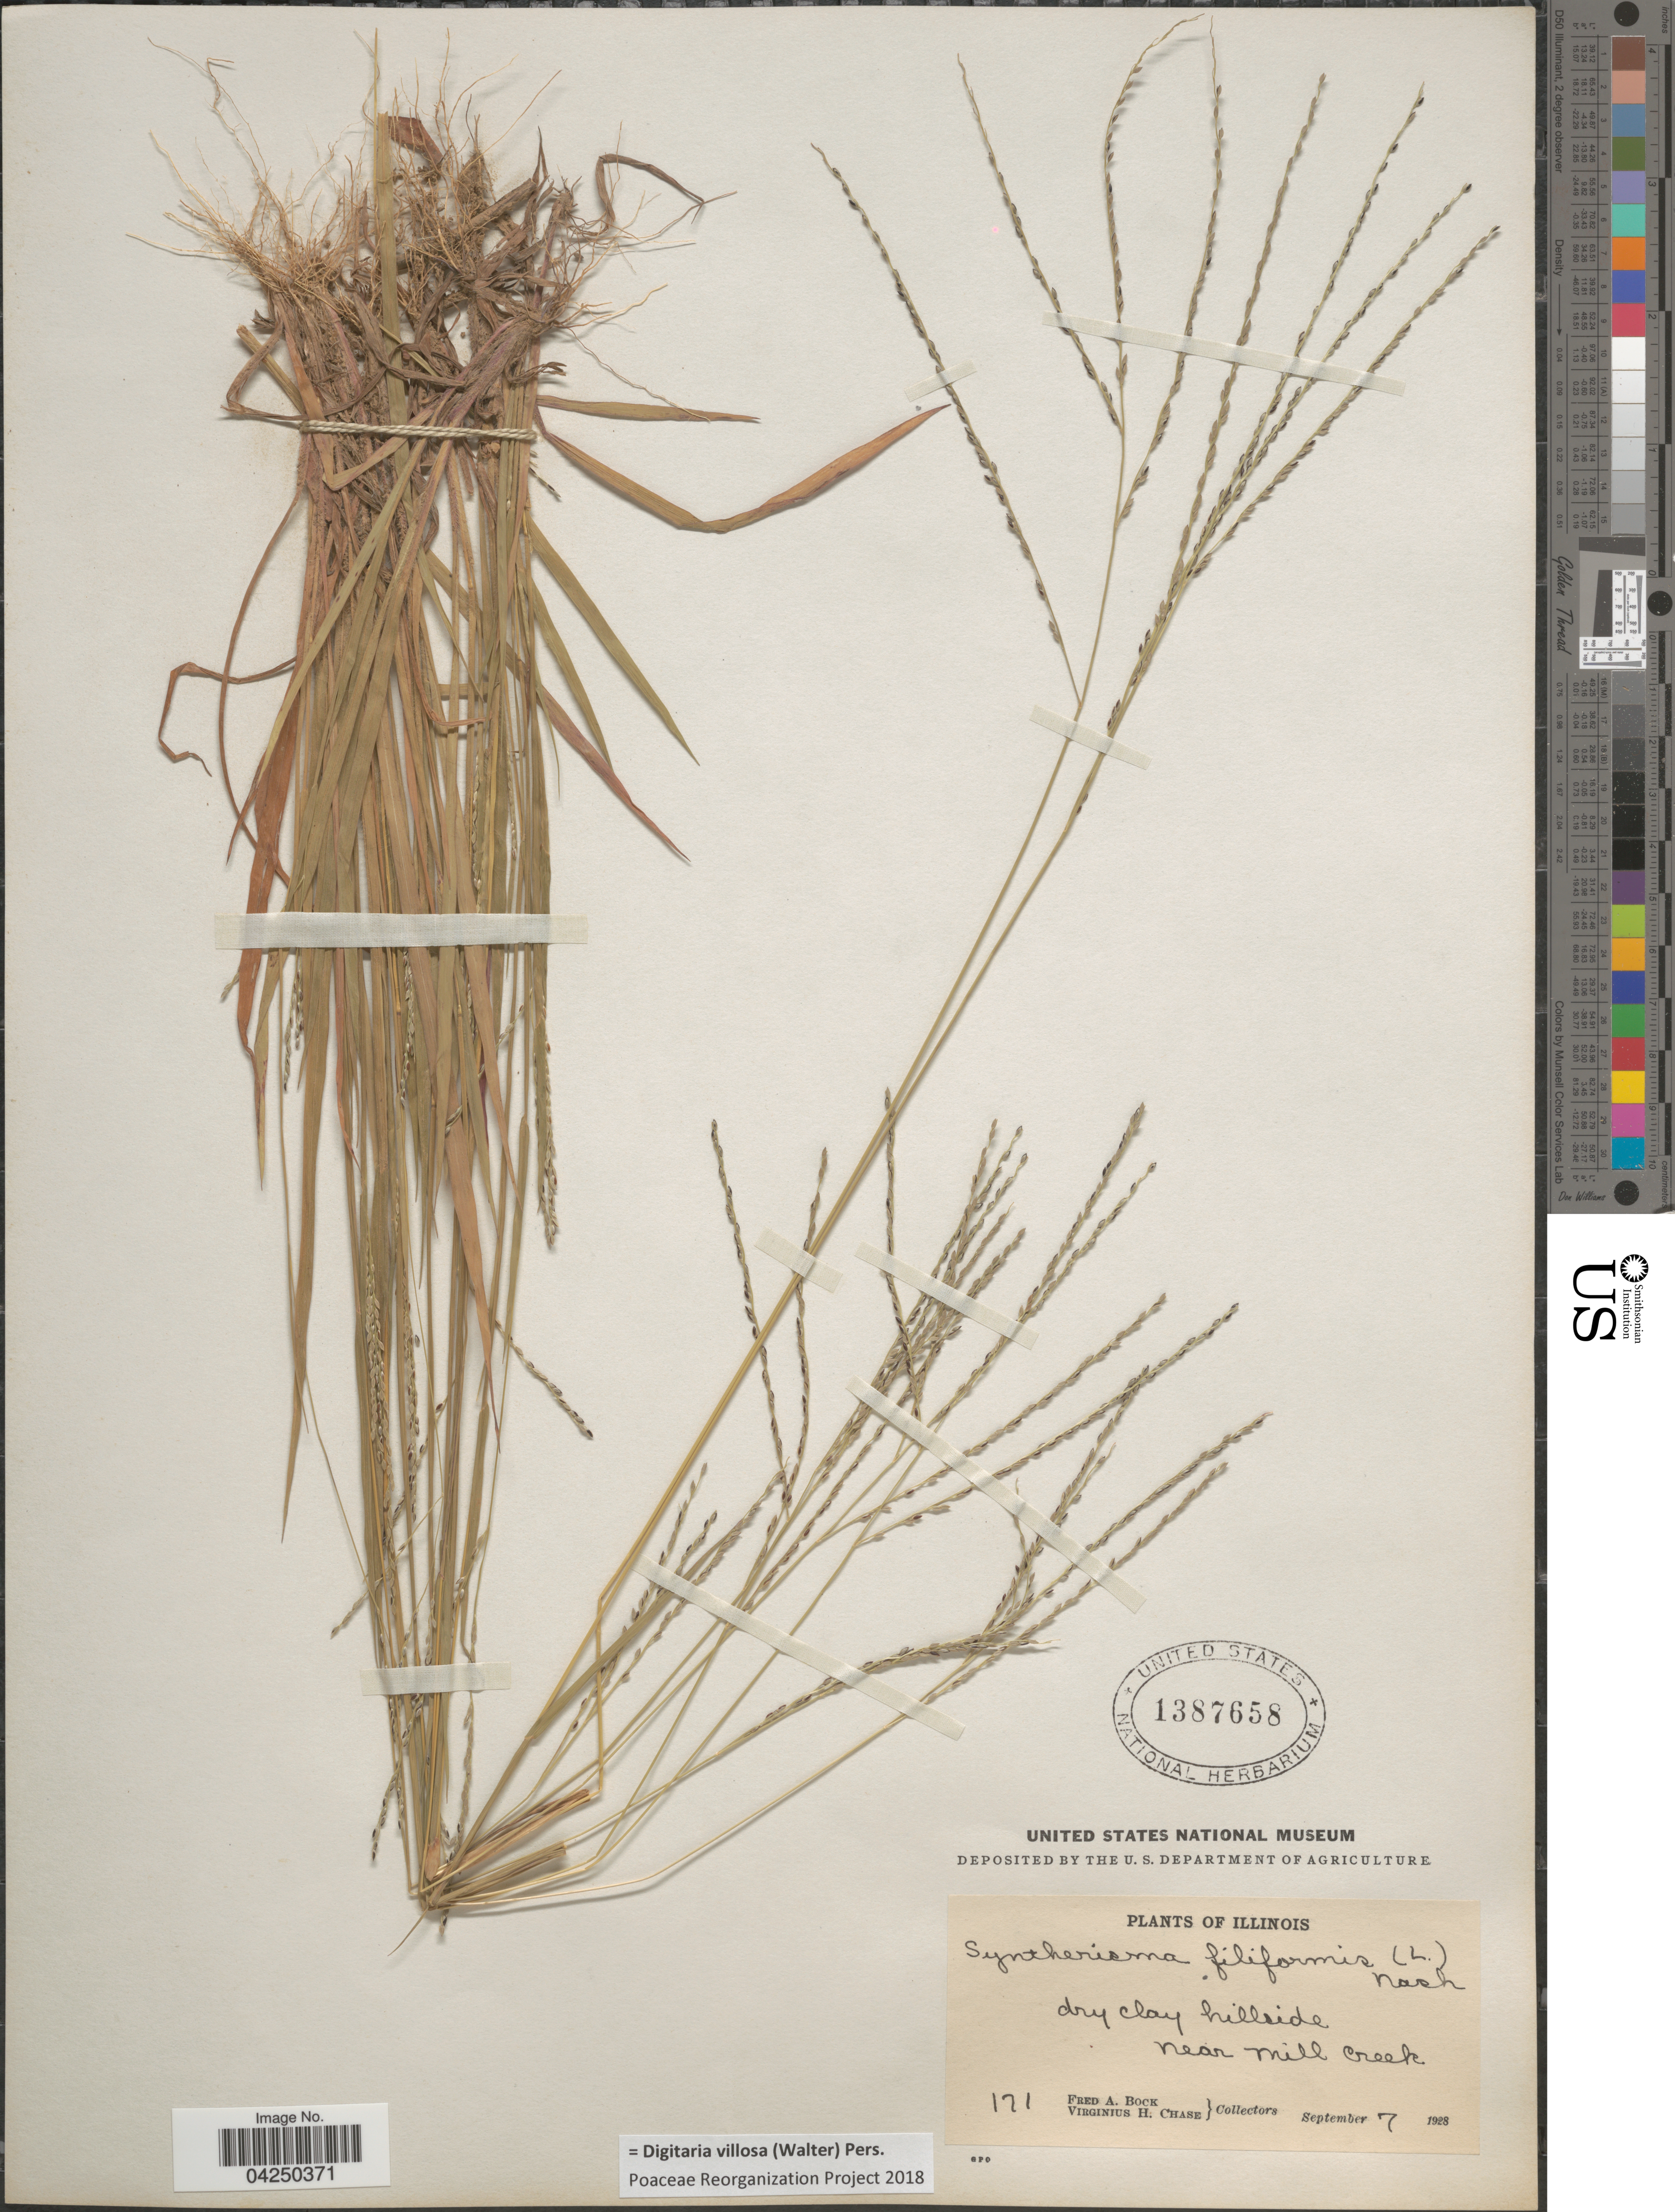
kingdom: Plantae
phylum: Tracheophyta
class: Liliopsida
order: Poales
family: Poaceae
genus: Digitaria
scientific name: Digitaria villosa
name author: (Walter) Pers.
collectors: F. Bock & V. H. Chase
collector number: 171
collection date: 1928-09-07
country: United States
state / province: Illinois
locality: Dry clay hillside near Mill Creek.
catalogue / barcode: US 1387658